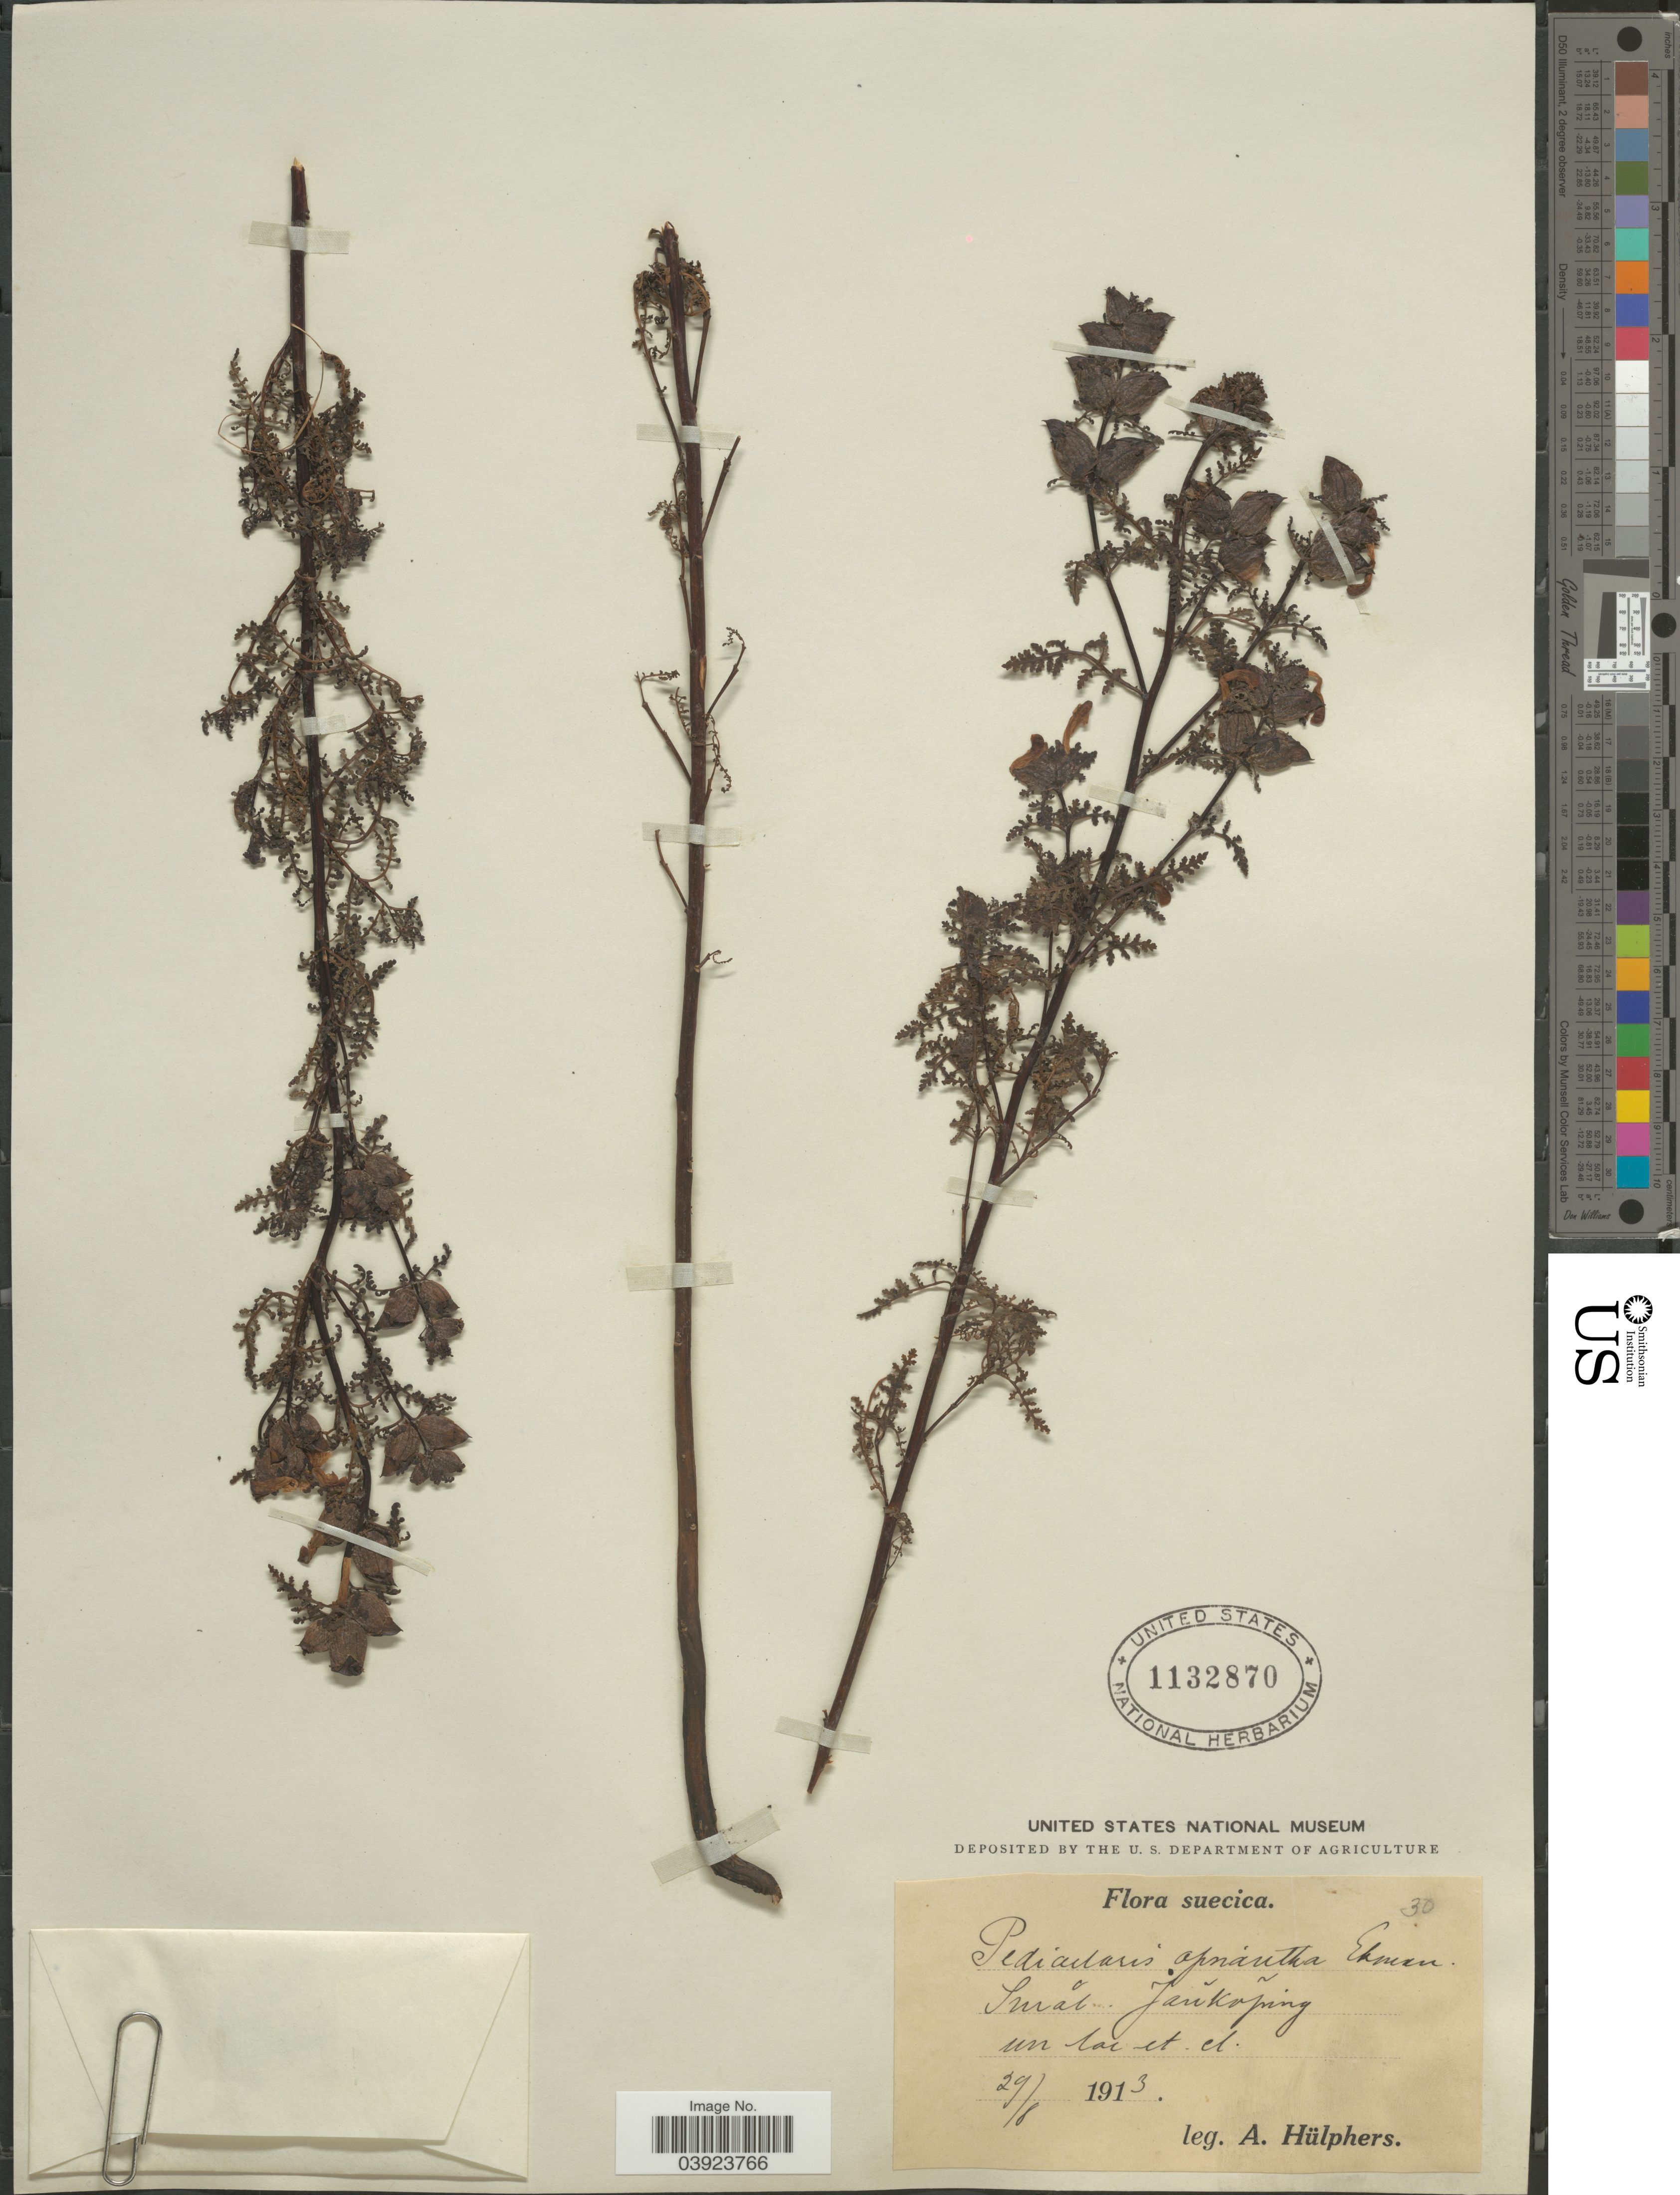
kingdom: Plantae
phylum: Tracheophyta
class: Magnoliopsida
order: Lamiales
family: Orobanchaceae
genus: Pedicularis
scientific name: Pedicularis opsiantha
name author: Ekman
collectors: A. Hülphers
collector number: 30?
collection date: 1913-08-29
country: Sweden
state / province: Jönköping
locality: Smal. Jañkoping un lac et el.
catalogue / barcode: US 1132870